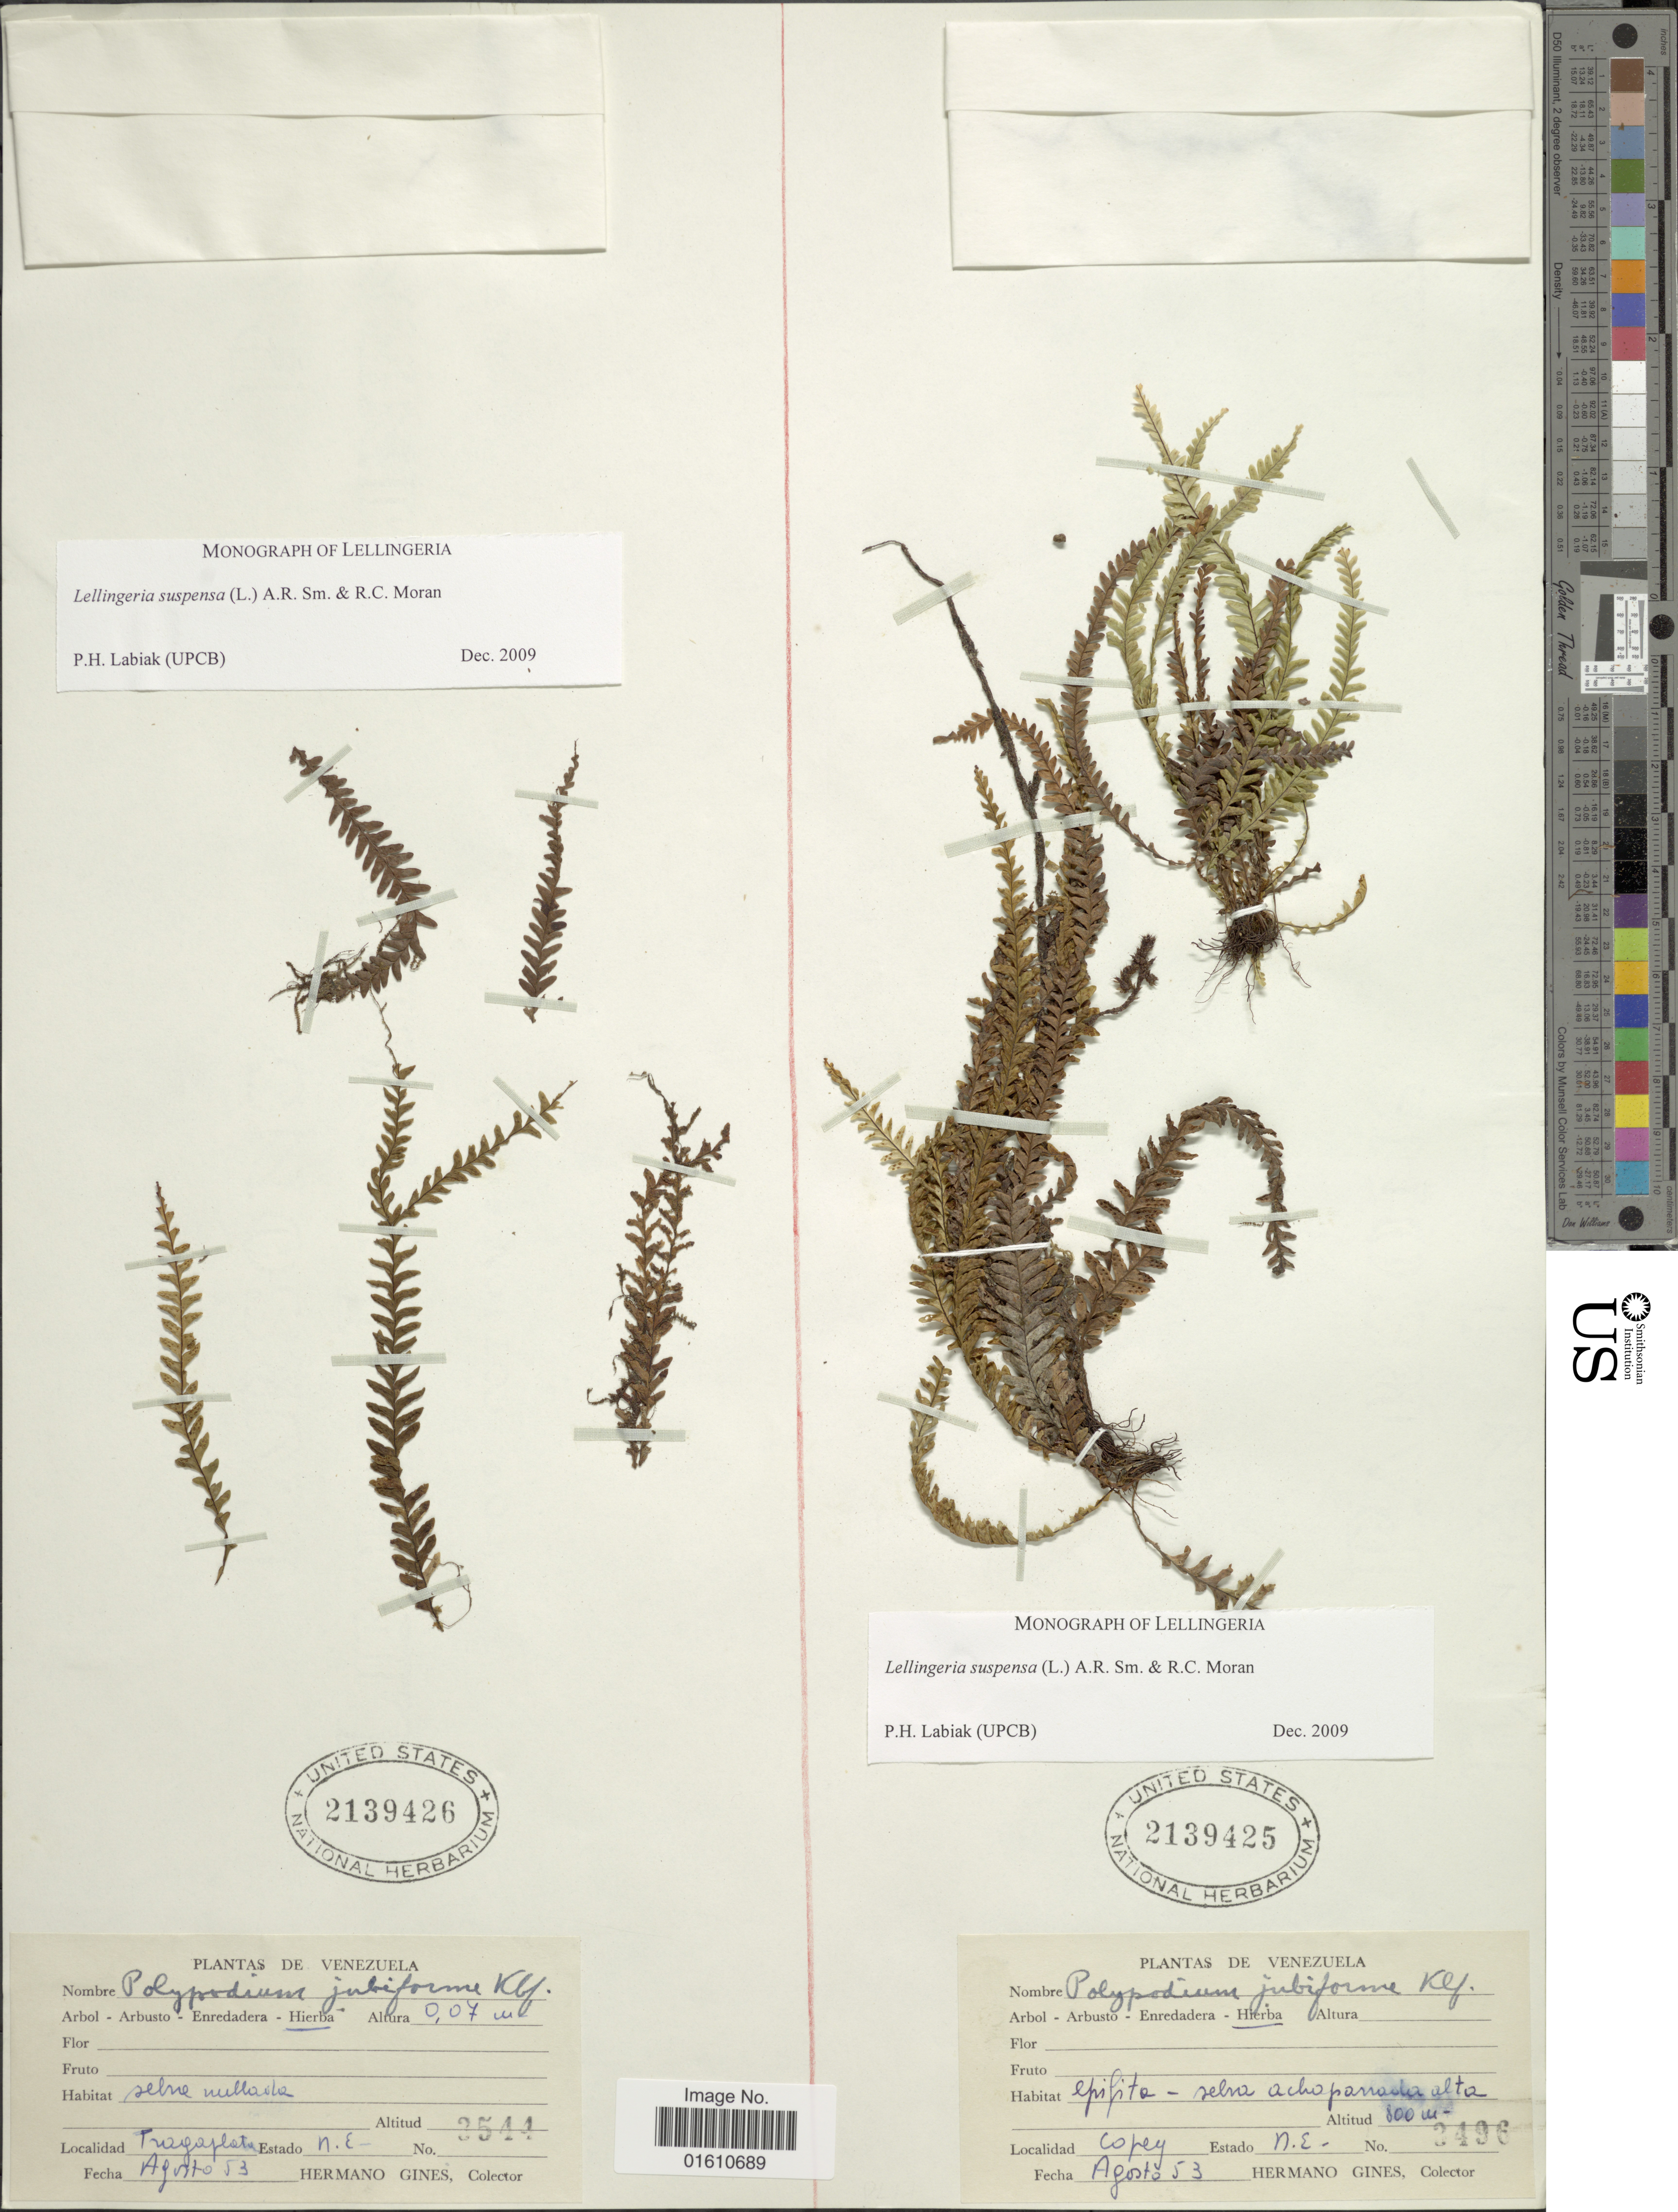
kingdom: Plantae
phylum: Tracheophyta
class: Polypodiopsida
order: Polypodiales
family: Polypodiaceae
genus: Lellingeria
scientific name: Lellingeria suspensa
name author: (L.) A.R. Sm. & R.C. Moran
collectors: Bro. Gines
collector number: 3496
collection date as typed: Transcribed d/m/y: /8/53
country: Venezuela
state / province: Nueva Esparta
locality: Copey, N.E. [Nueva Esparta]. Selva achaparrada alta [high shrubby forest].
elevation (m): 800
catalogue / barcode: US 2139425-2